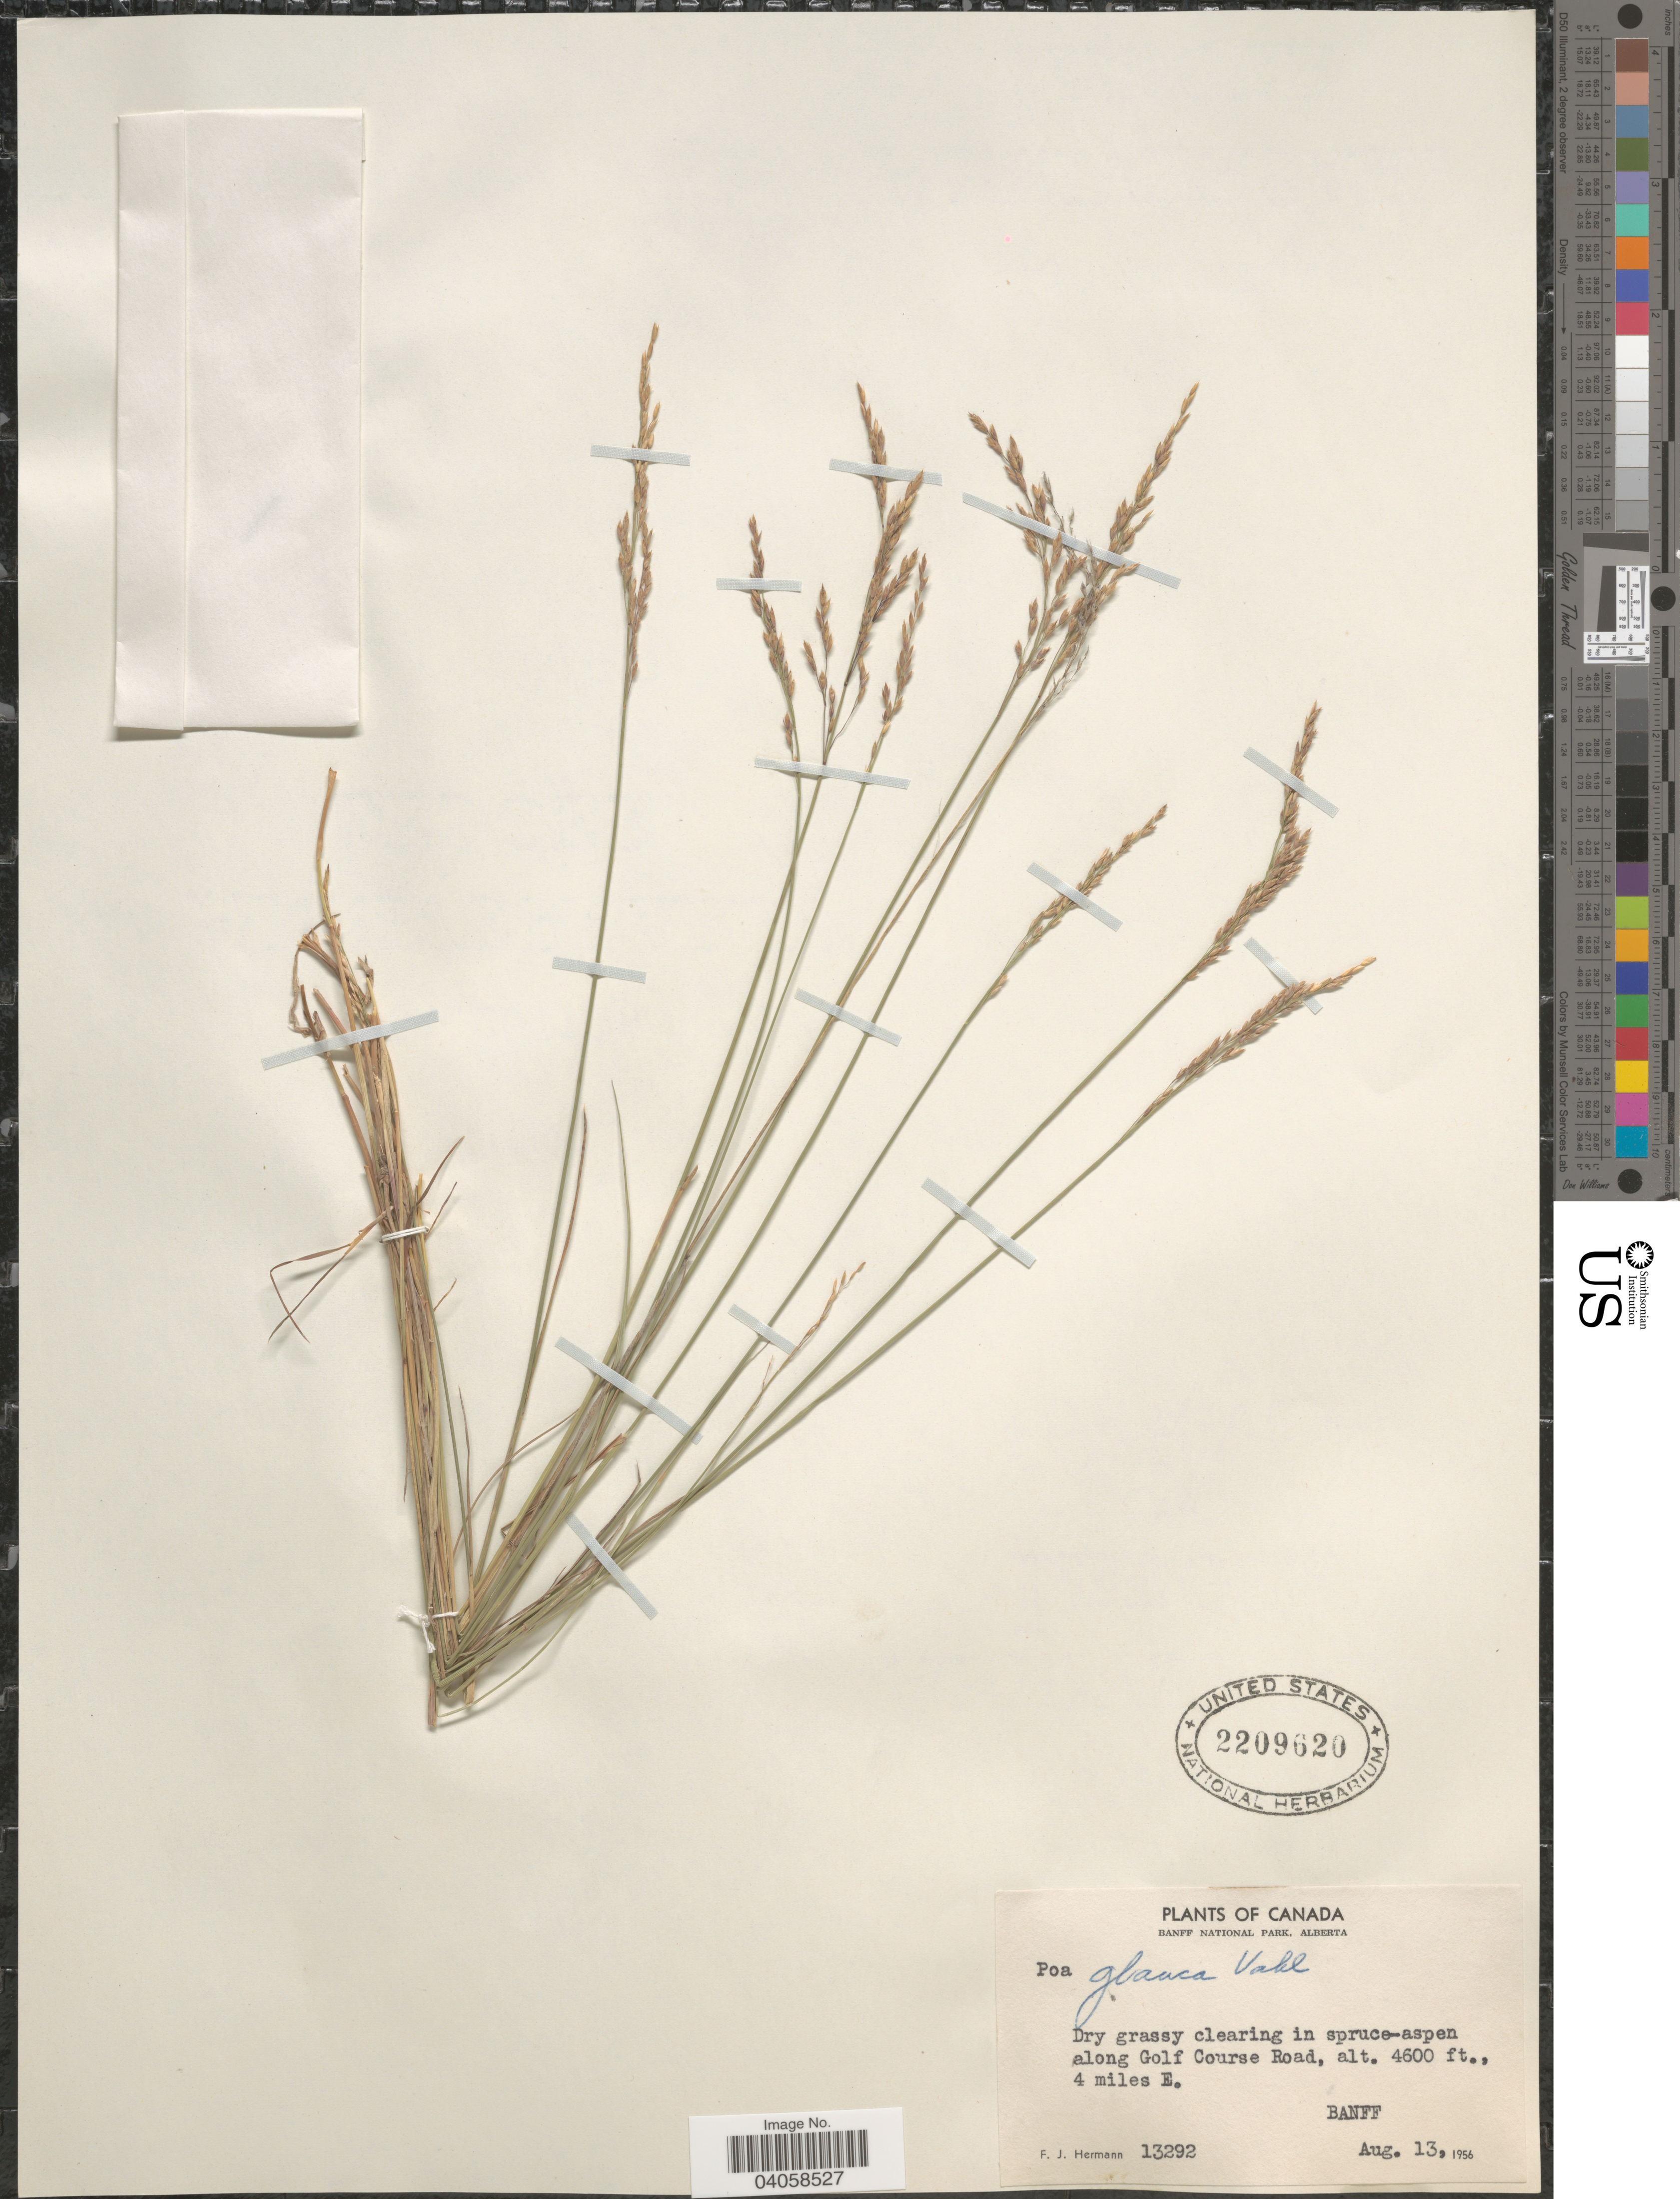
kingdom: Plantae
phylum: Tracheophyta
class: Liliopsida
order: Poales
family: Poaceae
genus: Poa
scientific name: Poa glauca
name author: Vahl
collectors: F. J. Hermann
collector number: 13292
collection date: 1956-08-13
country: Canada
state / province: Alberta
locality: Banff National Park. Dry grassy clearing in spruce-aspen along Golf Course Road, 4 miles E. Banff.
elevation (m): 1402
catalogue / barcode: US 2209620